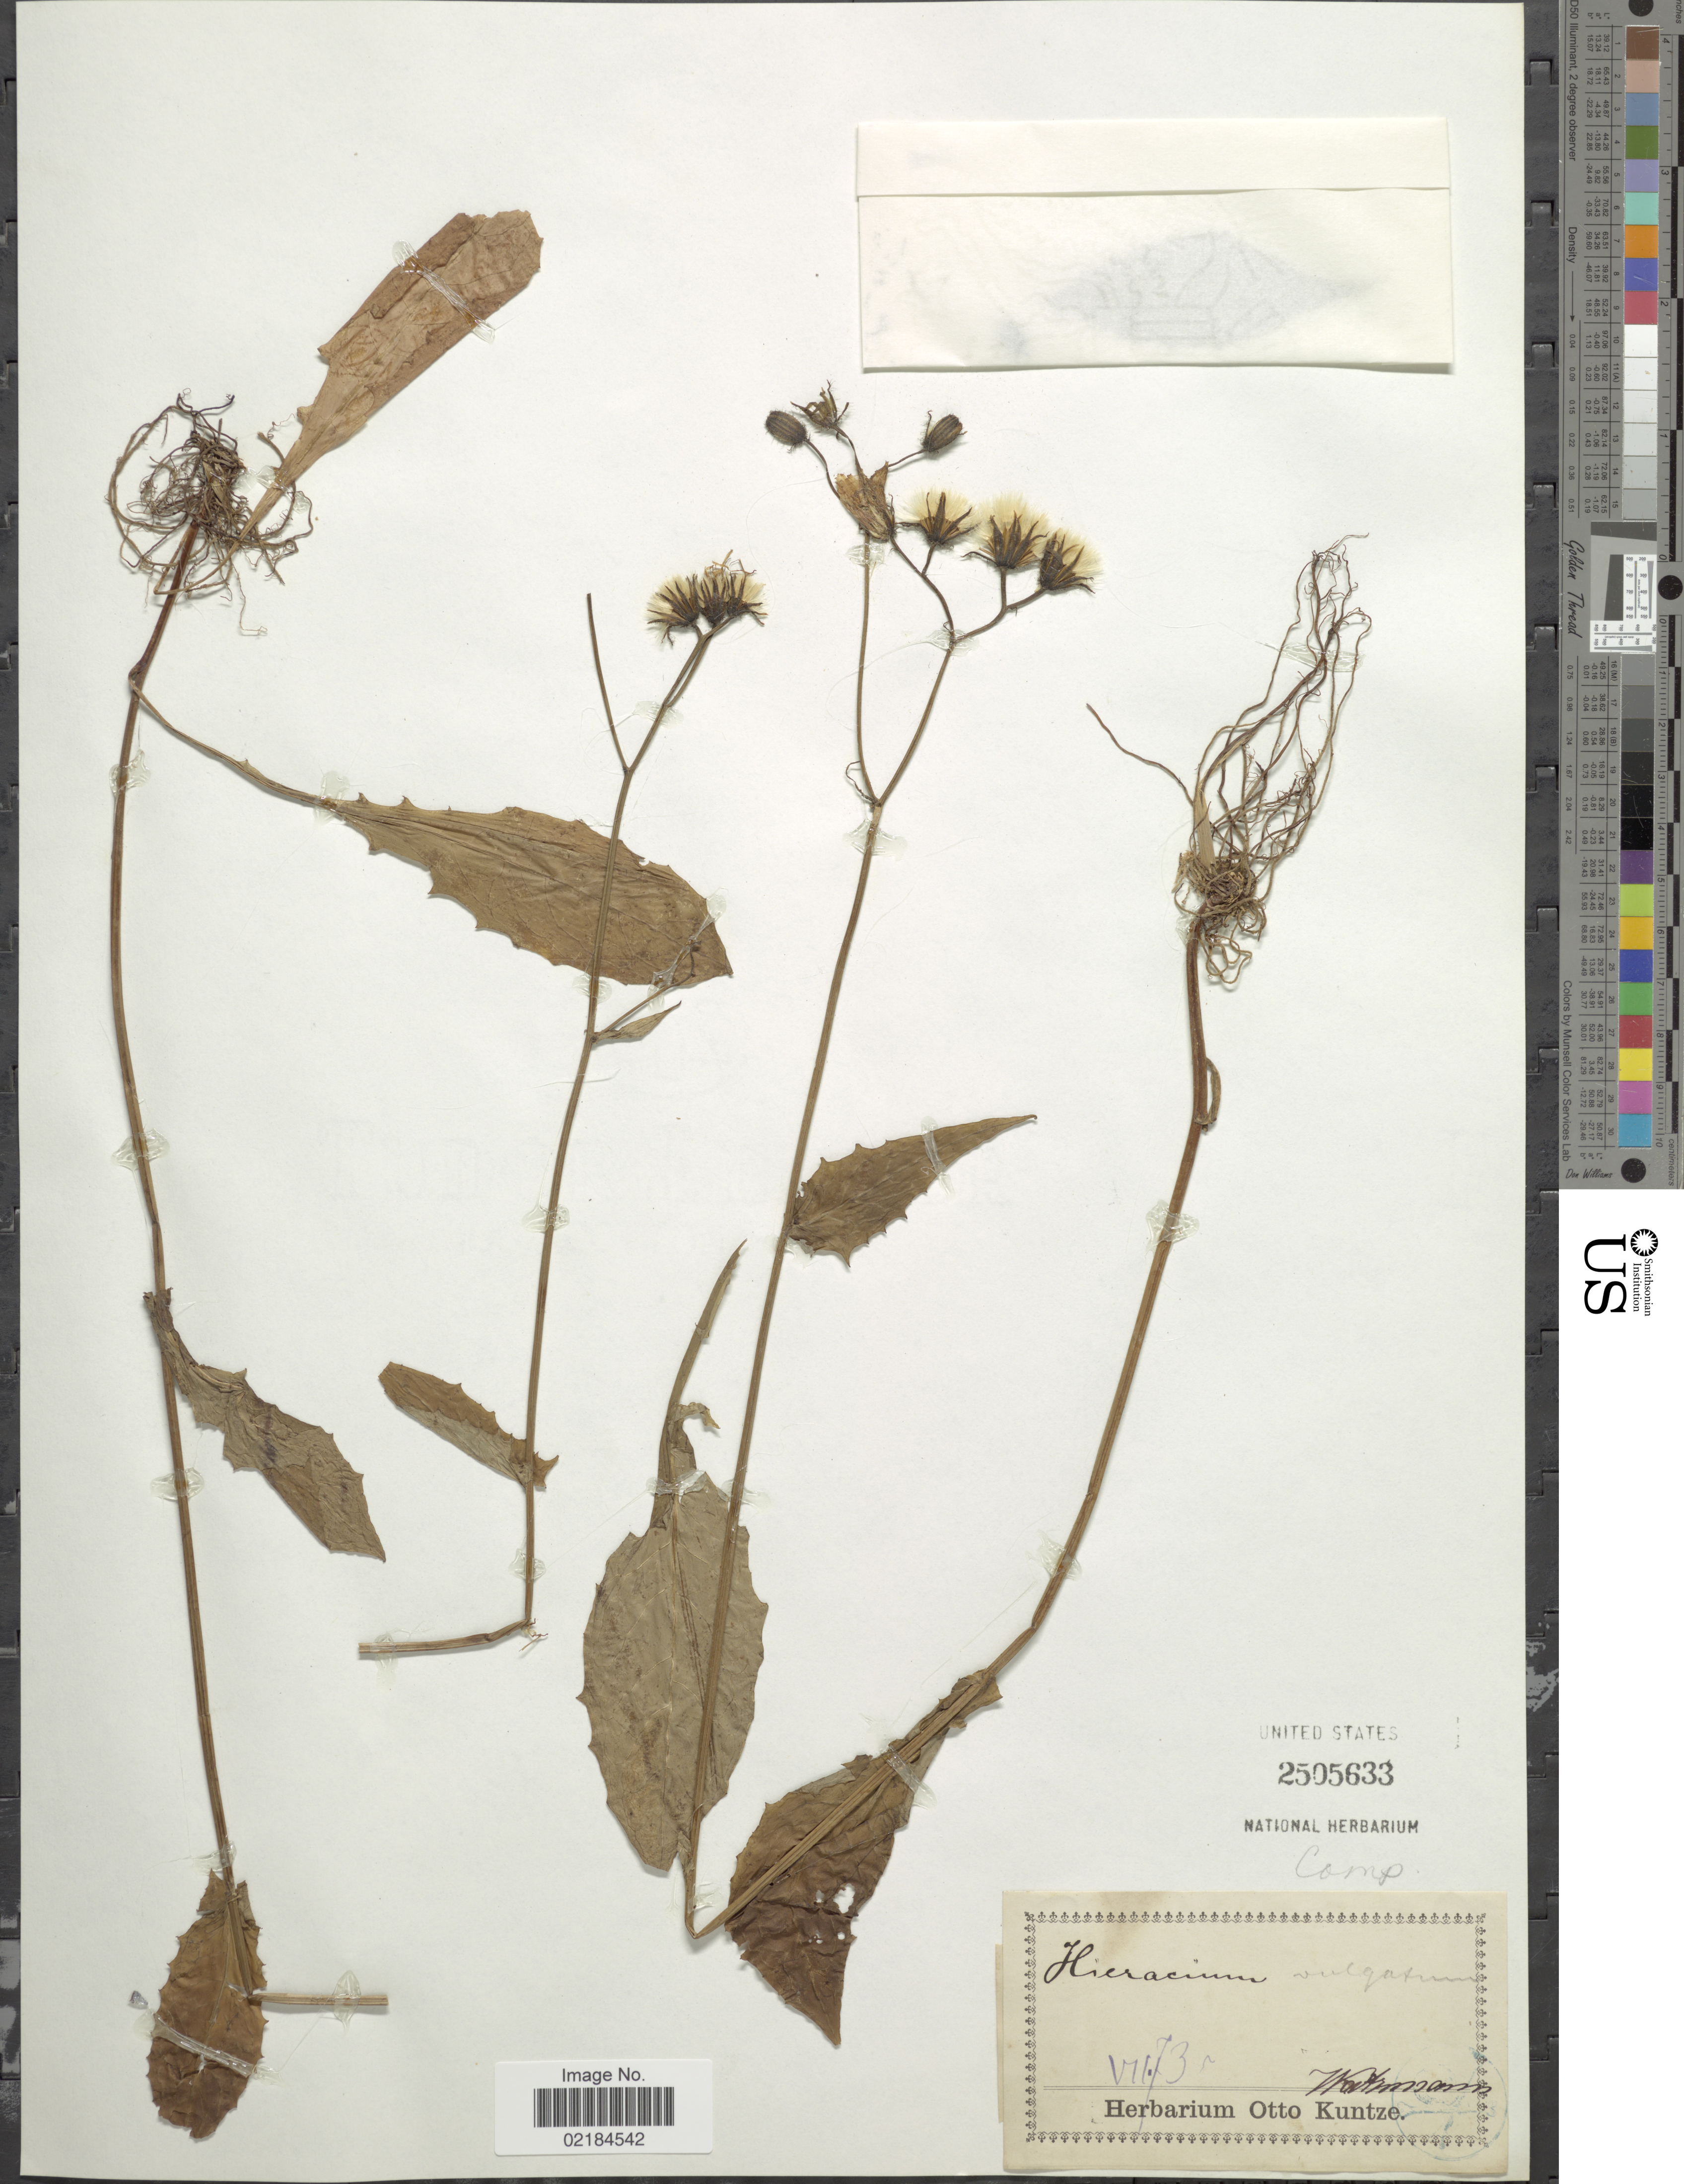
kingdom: Plantae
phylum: Tracheophyta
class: Magnoliopsida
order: Asterales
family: Asteraceae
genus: Hieracium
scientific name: Hieracium lachenalii subsp. cruenifolium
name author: (Dahlst. & Lübeck) Zahn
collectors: ex Herb. O. Kuntze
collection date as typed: Transcribed d/m/y: /7/73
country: Germany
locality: Watermann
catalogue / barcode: US 2505633